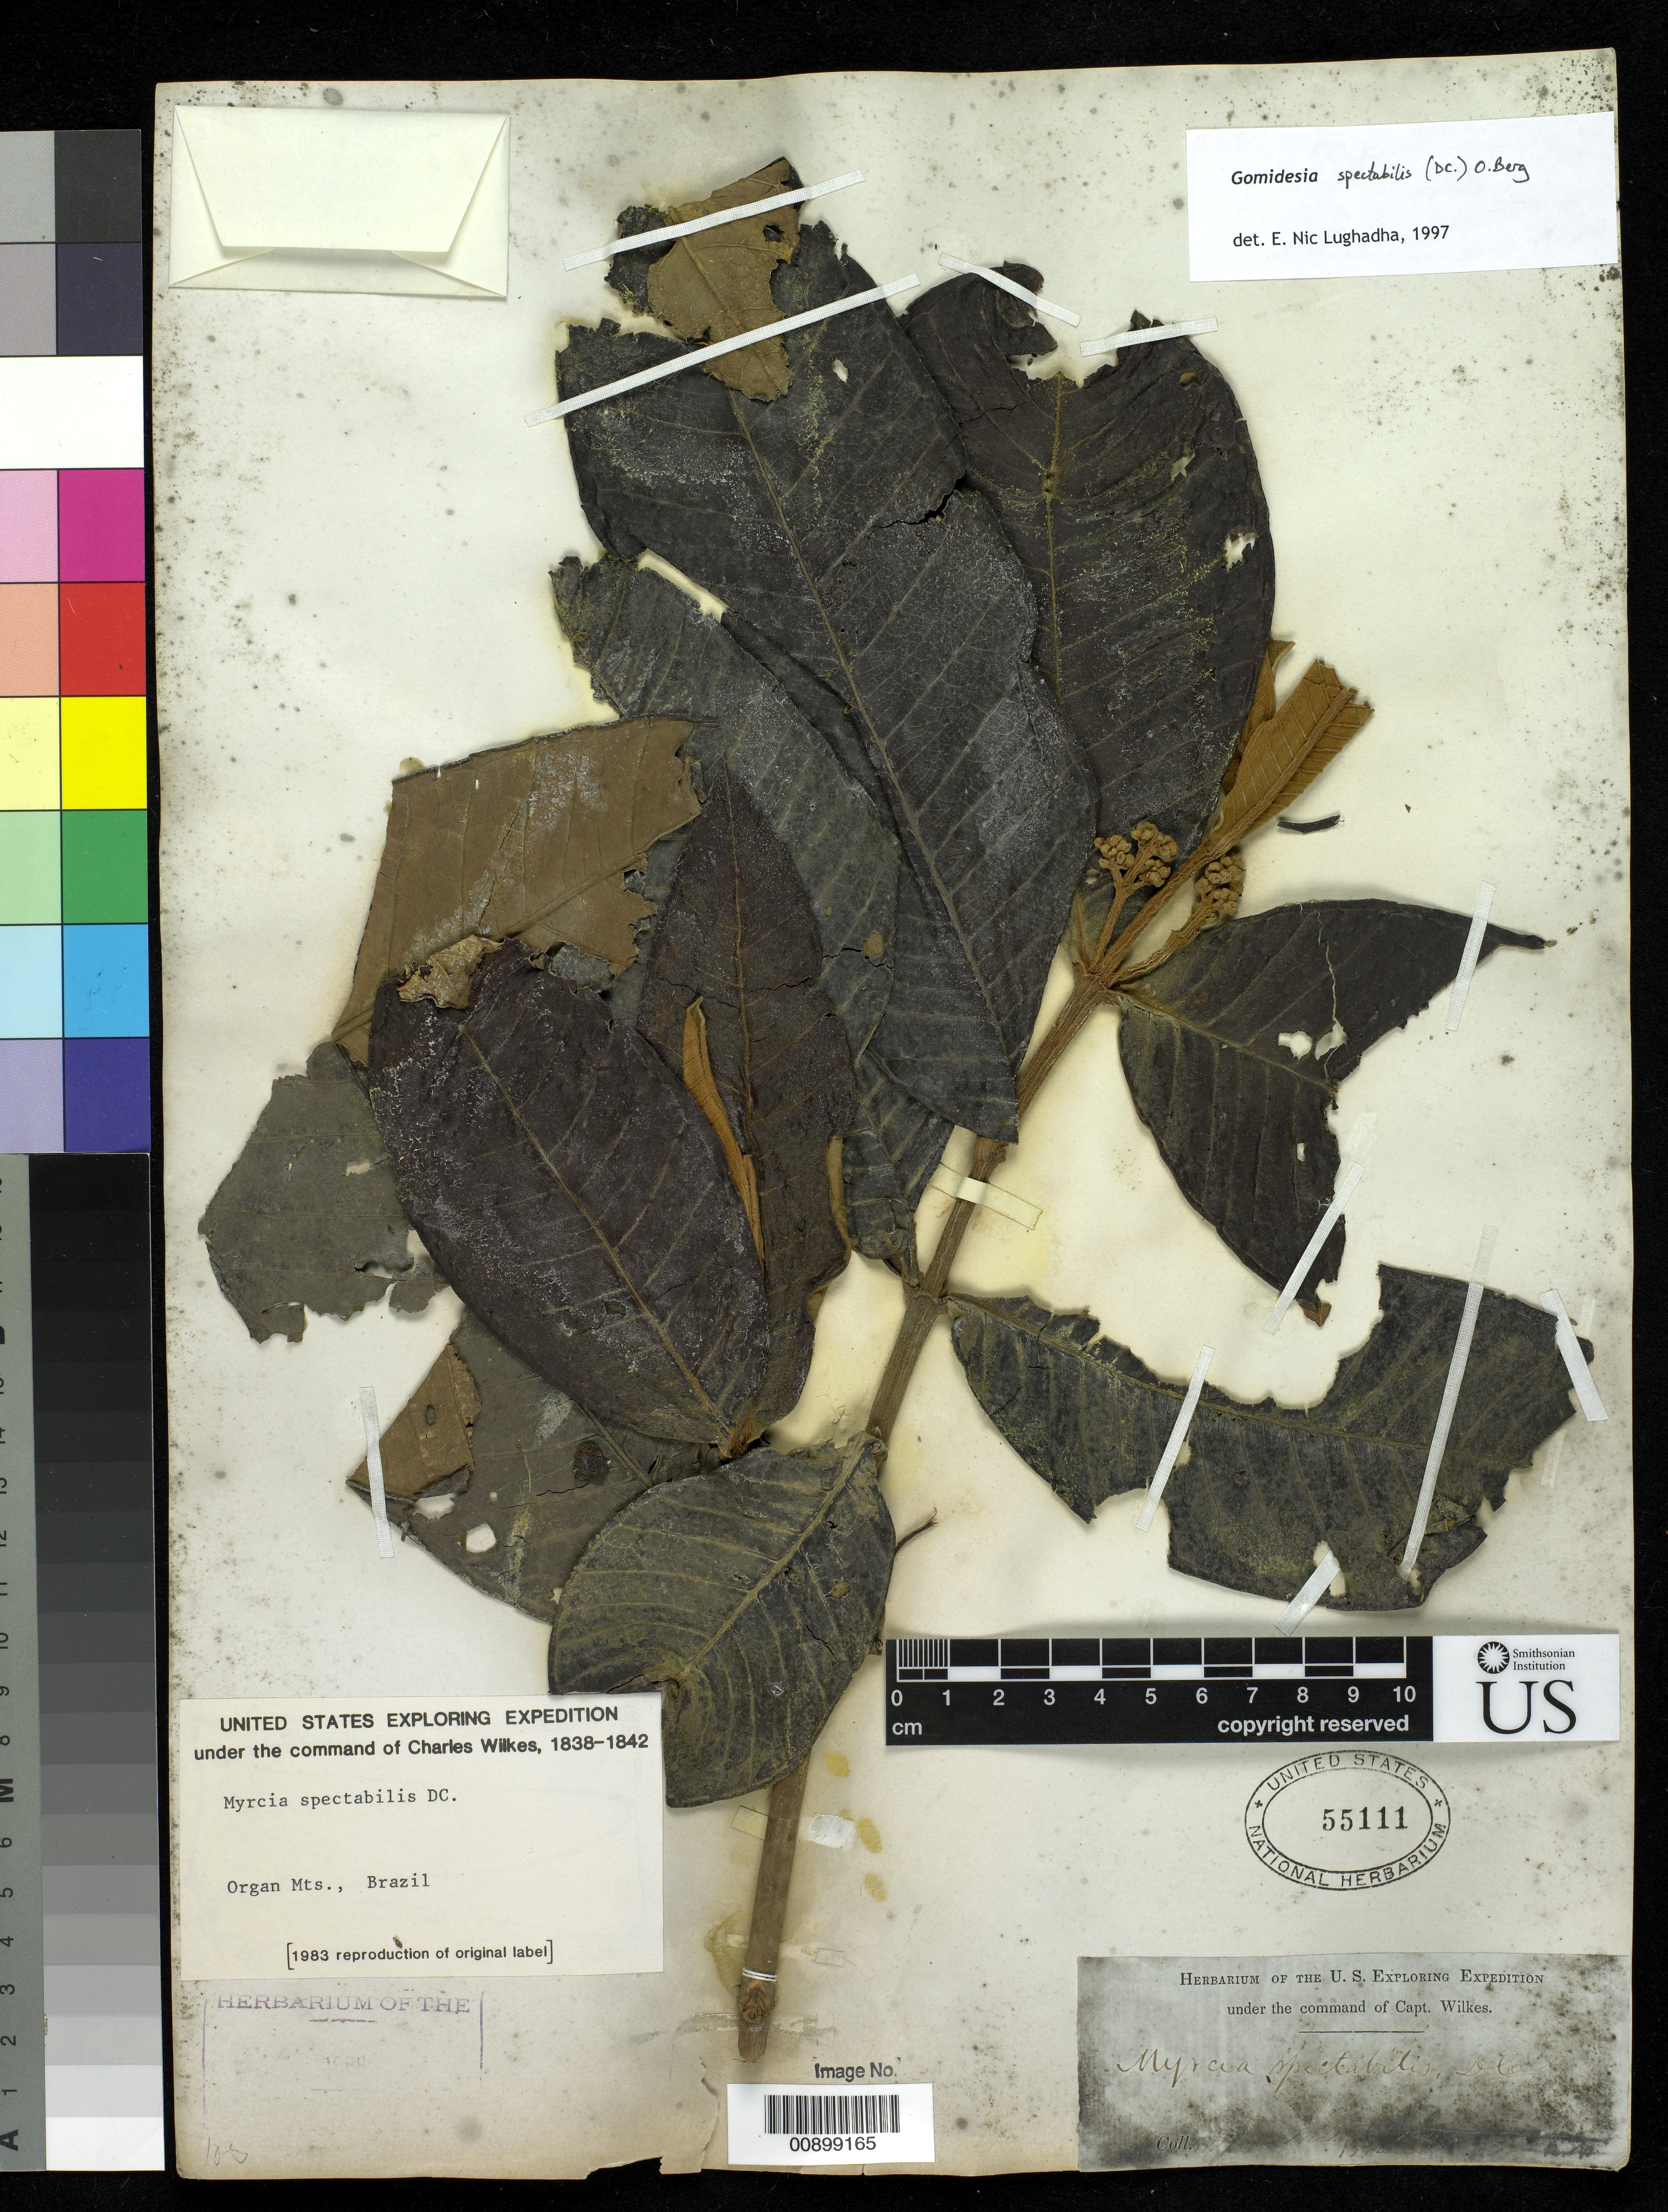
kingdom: Plantae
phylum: Tracheophyta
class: Magnoliopsida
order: Myrtales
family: Myrtaceae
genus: Myrcia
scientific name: Myrcia spectabilis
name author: DC.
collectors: Wilkes Explor. Exped.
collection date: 1838/1842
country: Brazil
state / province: Rio de Janeiro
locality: Organ Mountains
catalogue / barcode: US 55111